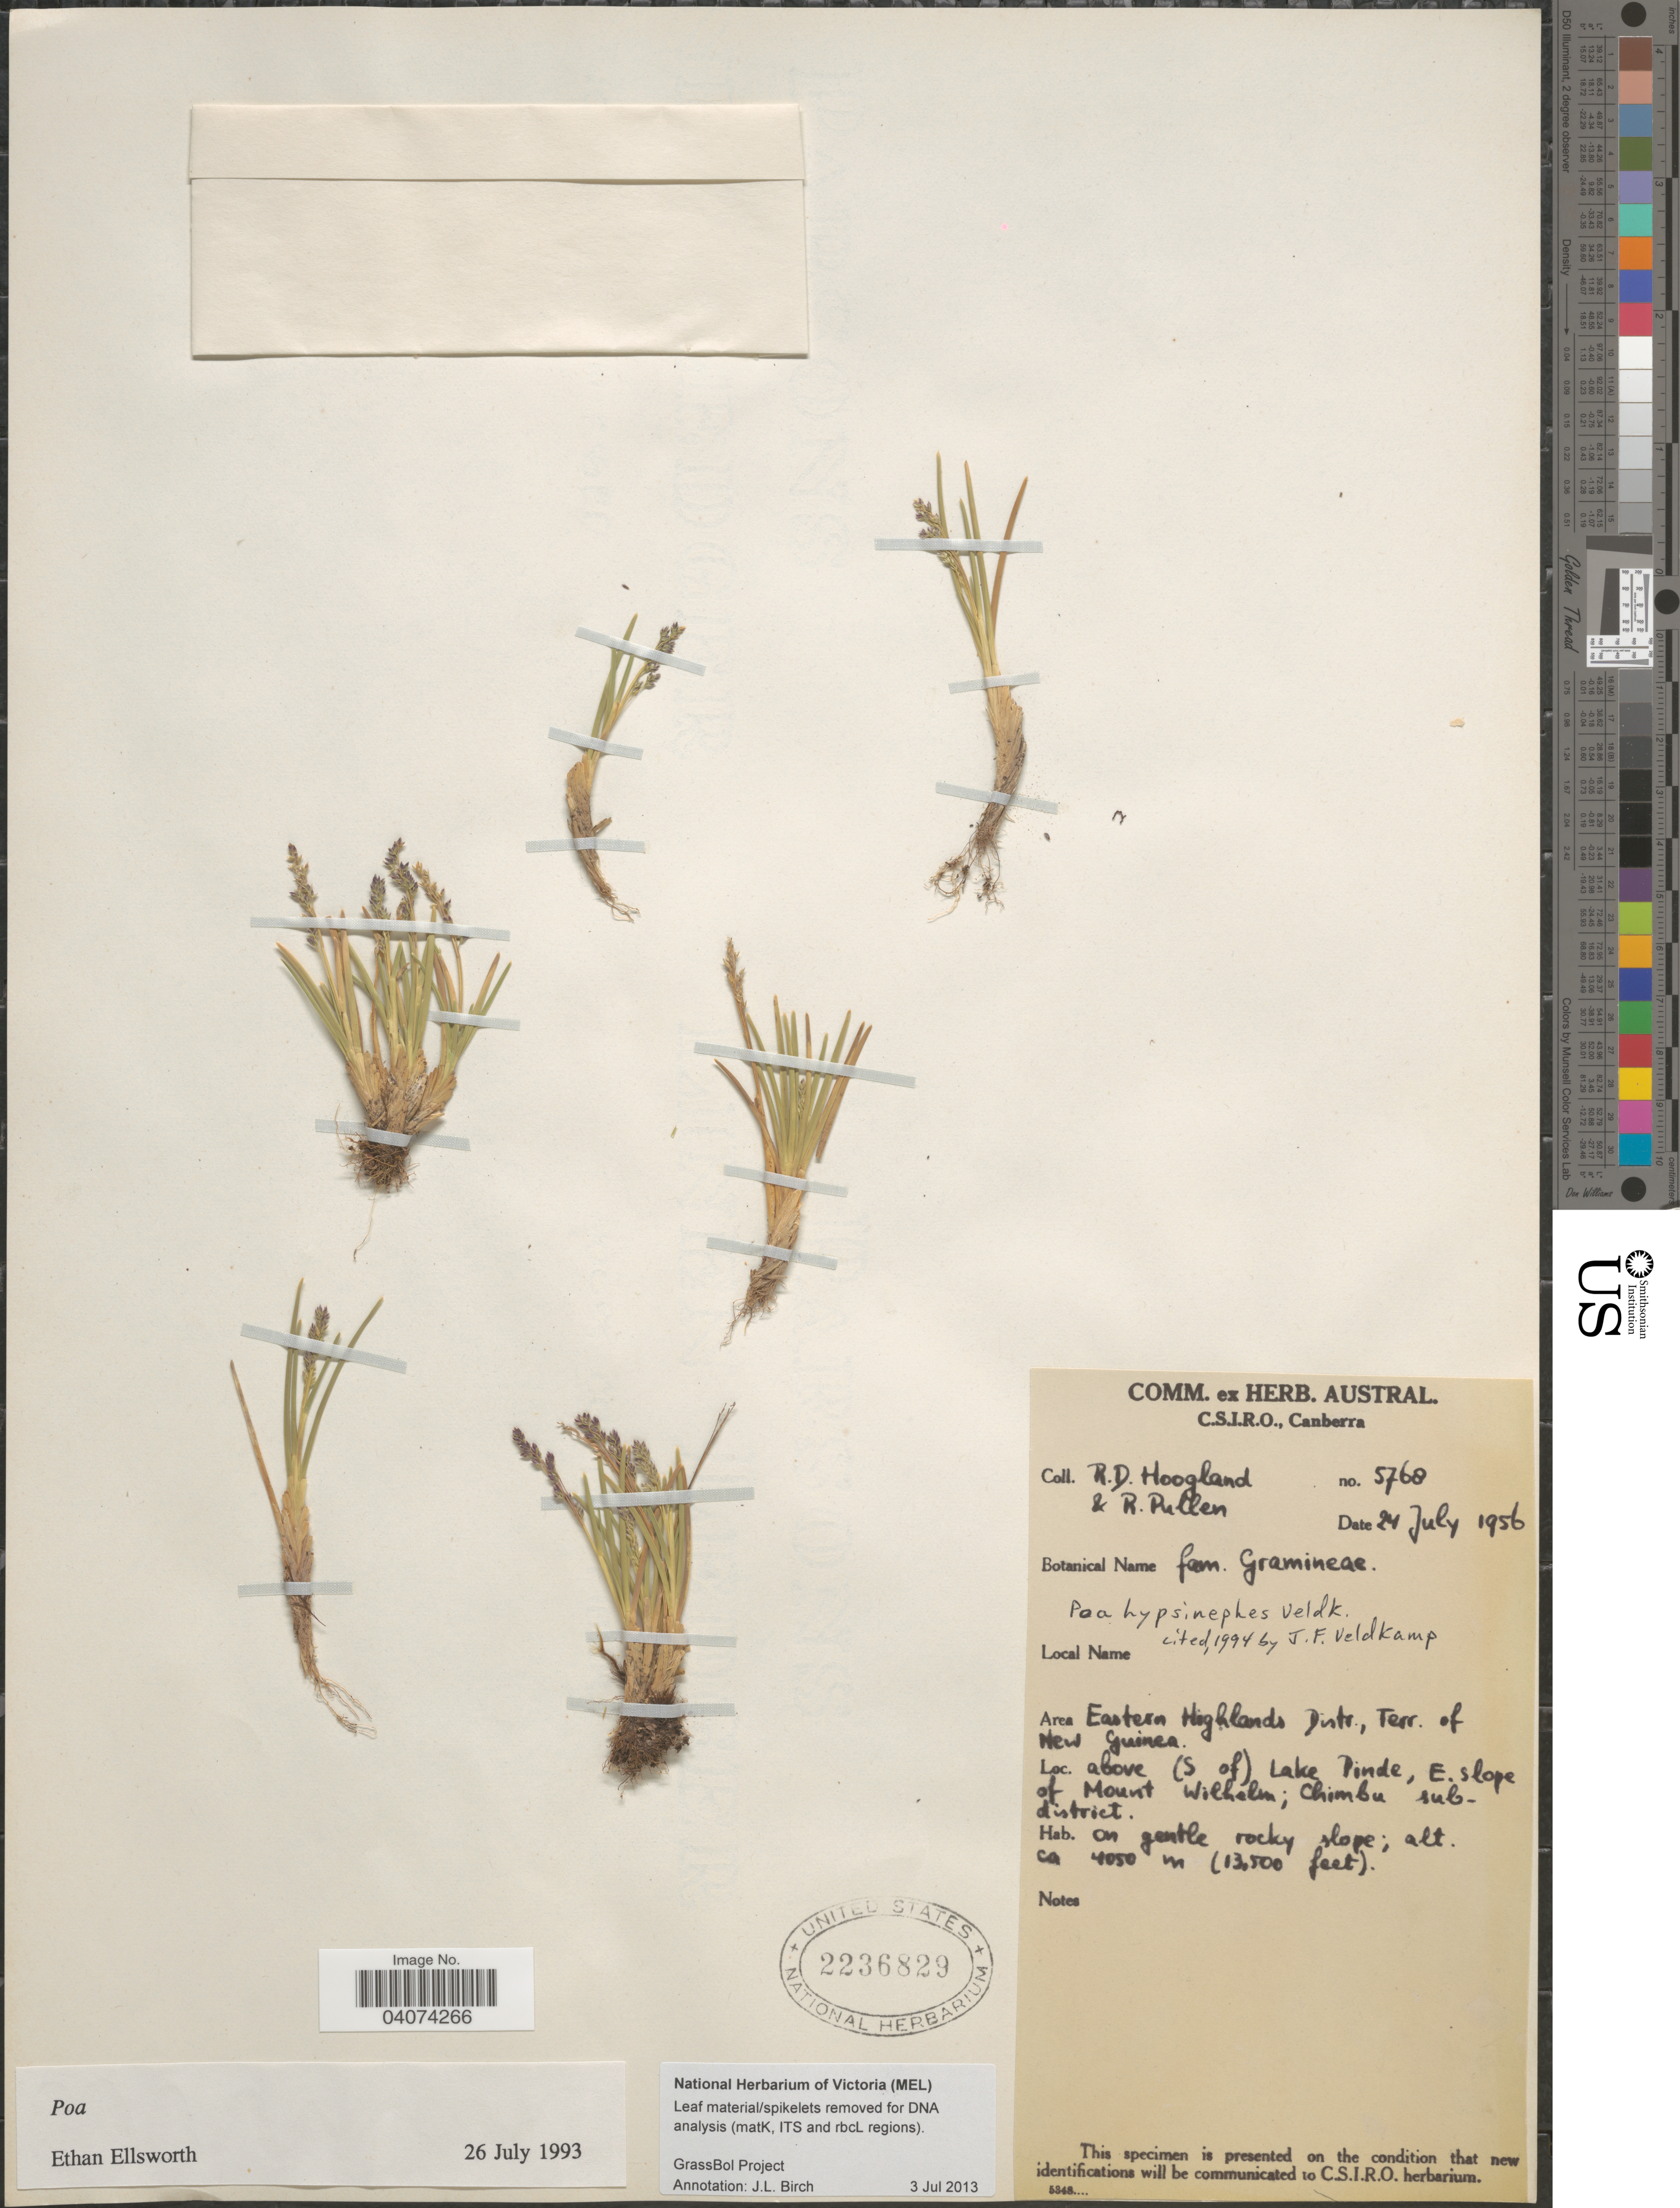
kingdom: Plantae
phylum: Tracheophyta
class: Liliopsida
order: Poales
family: Poaceae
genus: Poa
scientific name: Poa hypsinephis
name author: Veldkamp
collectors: R. D. Hoogland & R. Pullen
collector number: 5768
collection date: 1956-07-24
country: Papua New Guinea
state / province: Chimbu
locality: Area Eastern Highlands Distr., Terr. of New Guinea. Above (S of) Lake Pinde, E. slope of Mount Wilhelm; Chimbu subdistrict.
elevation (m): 4050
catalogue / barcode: US 2236829